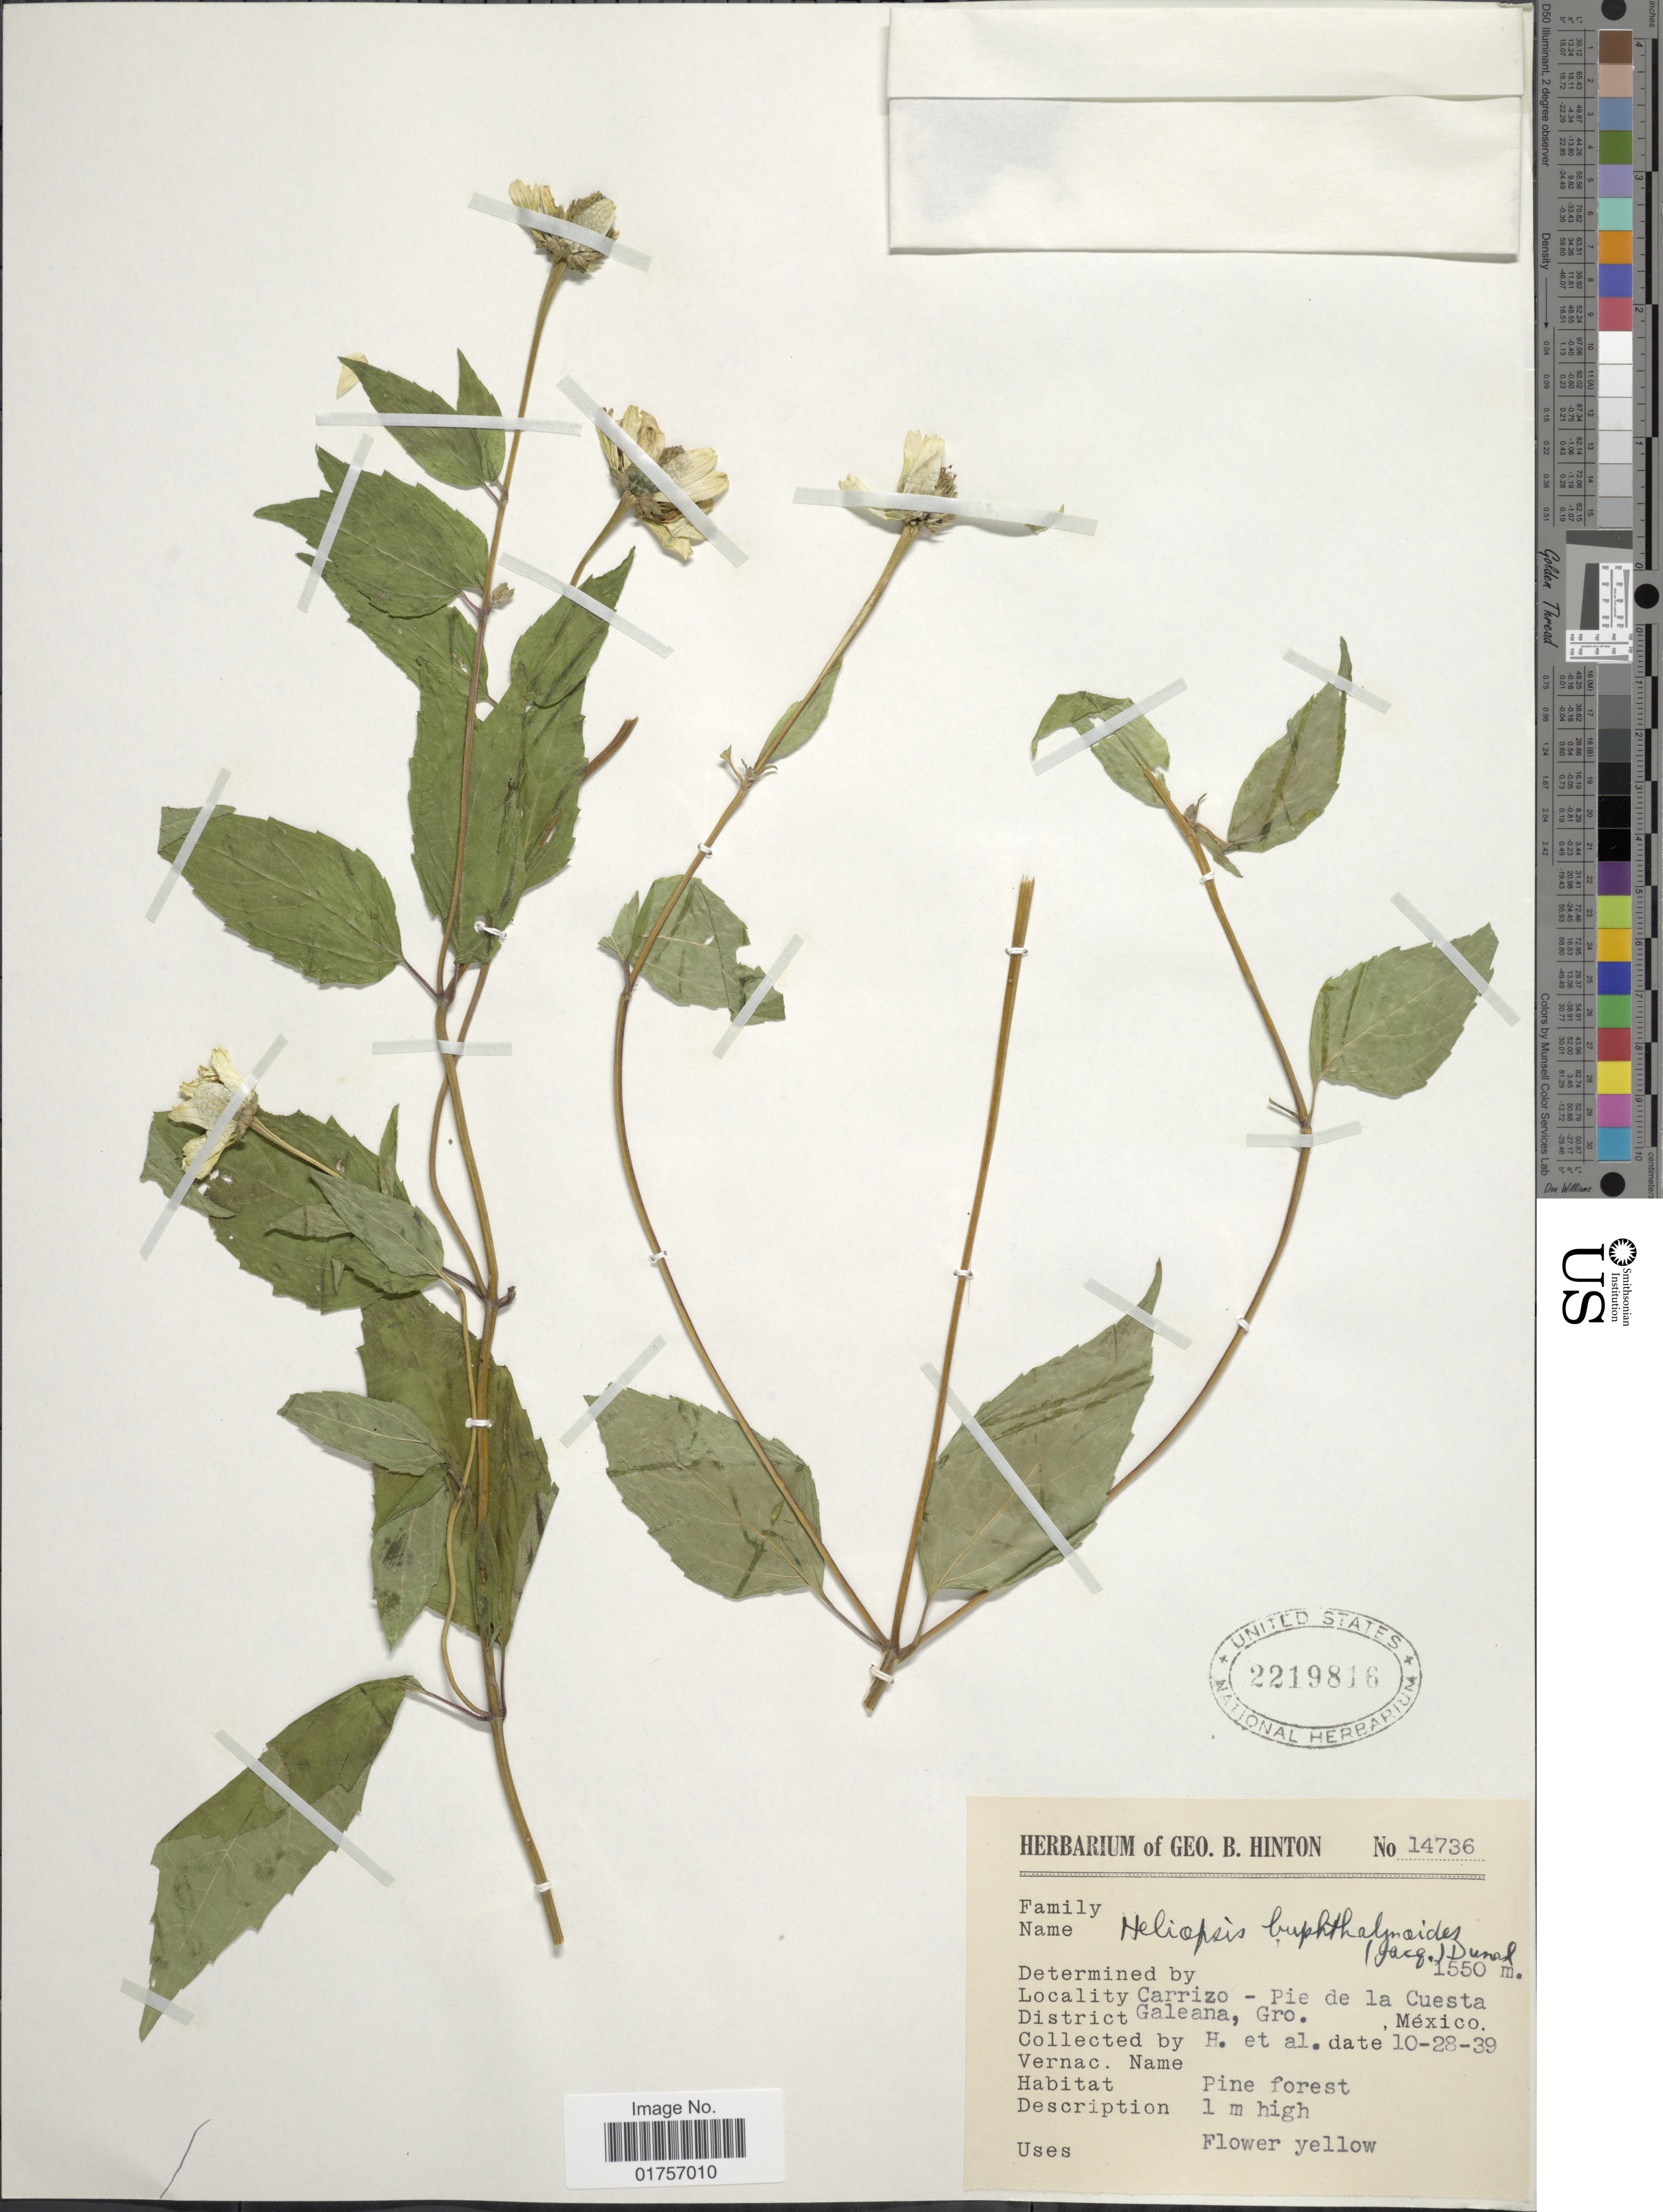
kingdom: Plantae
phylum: Tracheophyta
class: Magnoliopsida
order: Asterales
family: Asteraceae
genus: Heliopsis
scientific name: Heliopsis buphthalmoides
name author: (Jacq.) Dunal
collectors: G. B. Hinton & et al.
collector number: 14736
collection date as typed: Transcribed d/m/y: 28/10/39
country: Mexico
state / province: Guerrero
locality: Carrizo - Pie de la Cuesta. District Galeana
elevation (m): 1550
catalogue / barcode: US 2219816